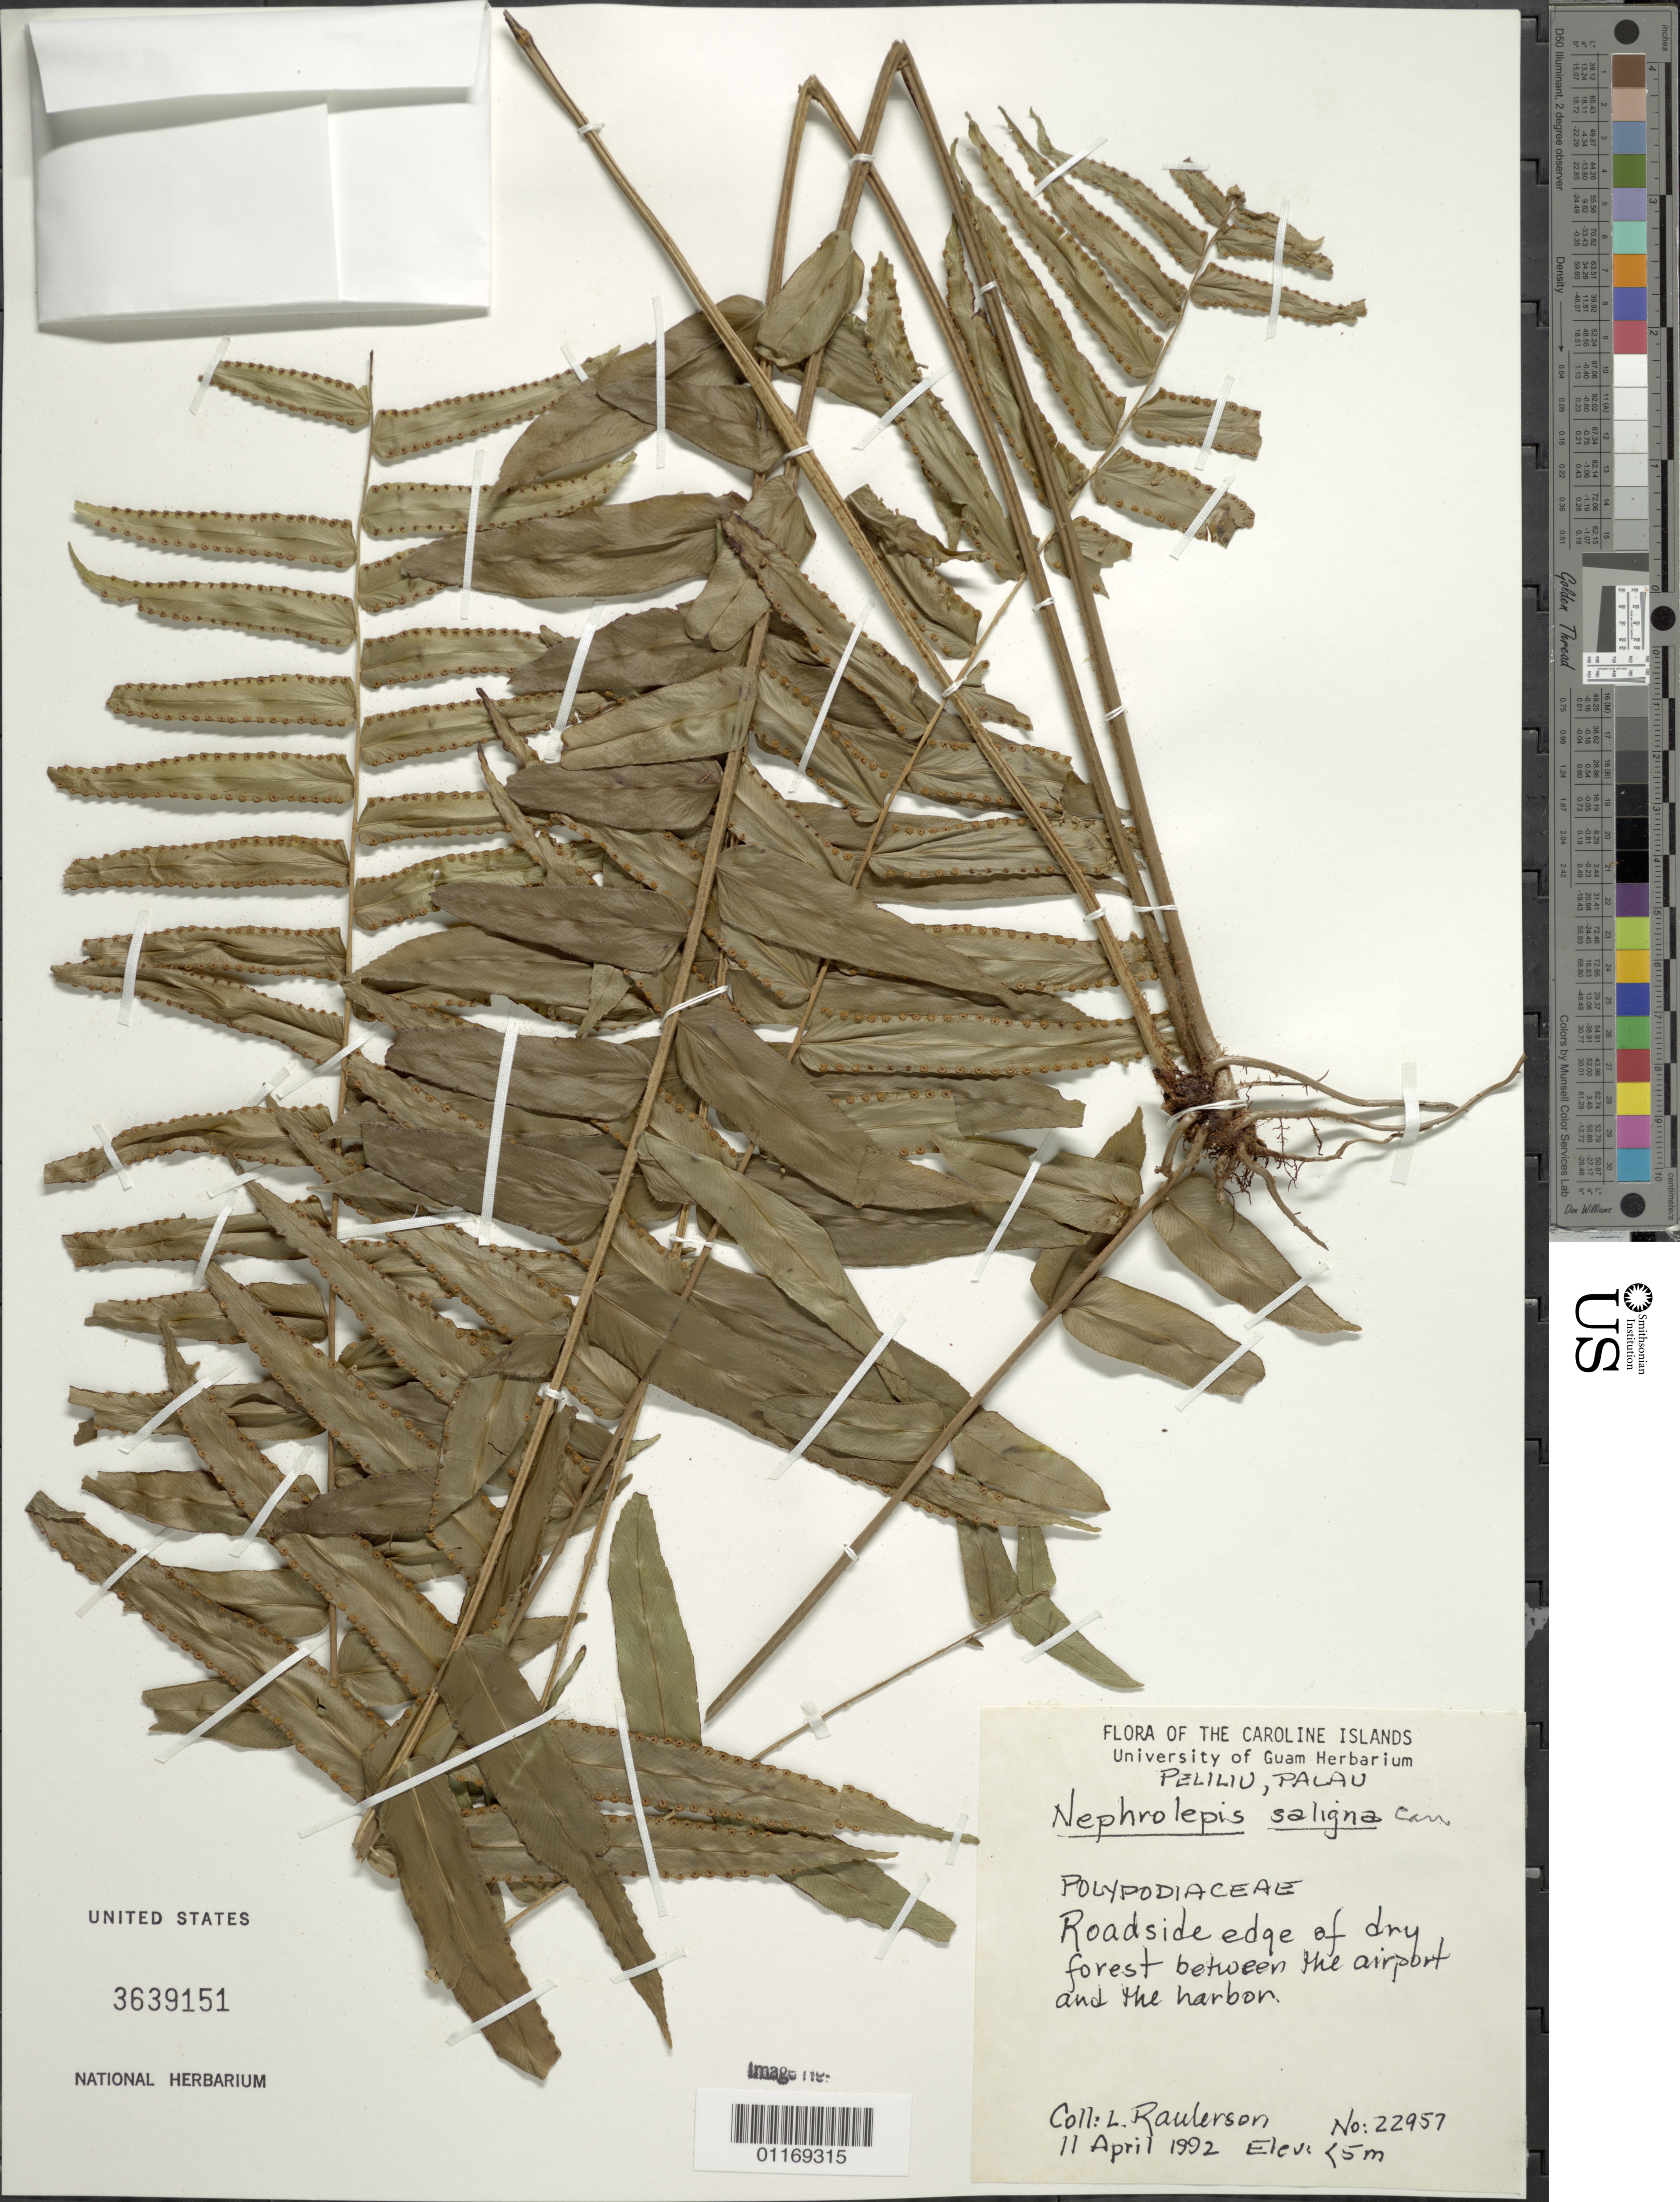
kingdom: Plantae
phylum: Tracheophyta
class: Polypodiopsida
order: Polypodiales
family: Nephrolepidaceae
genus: Nephrolepis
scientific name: Nephrolepis saligna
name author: Cav.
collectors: L. Raulerson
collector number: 22957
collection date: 1992-04-11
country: Palau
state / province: Peleliu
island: Beliliou [Peleliu]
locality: Forest between the airport and the harbor.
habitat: Roadside edge of dry forest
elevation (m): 5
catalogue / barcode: US 3639151